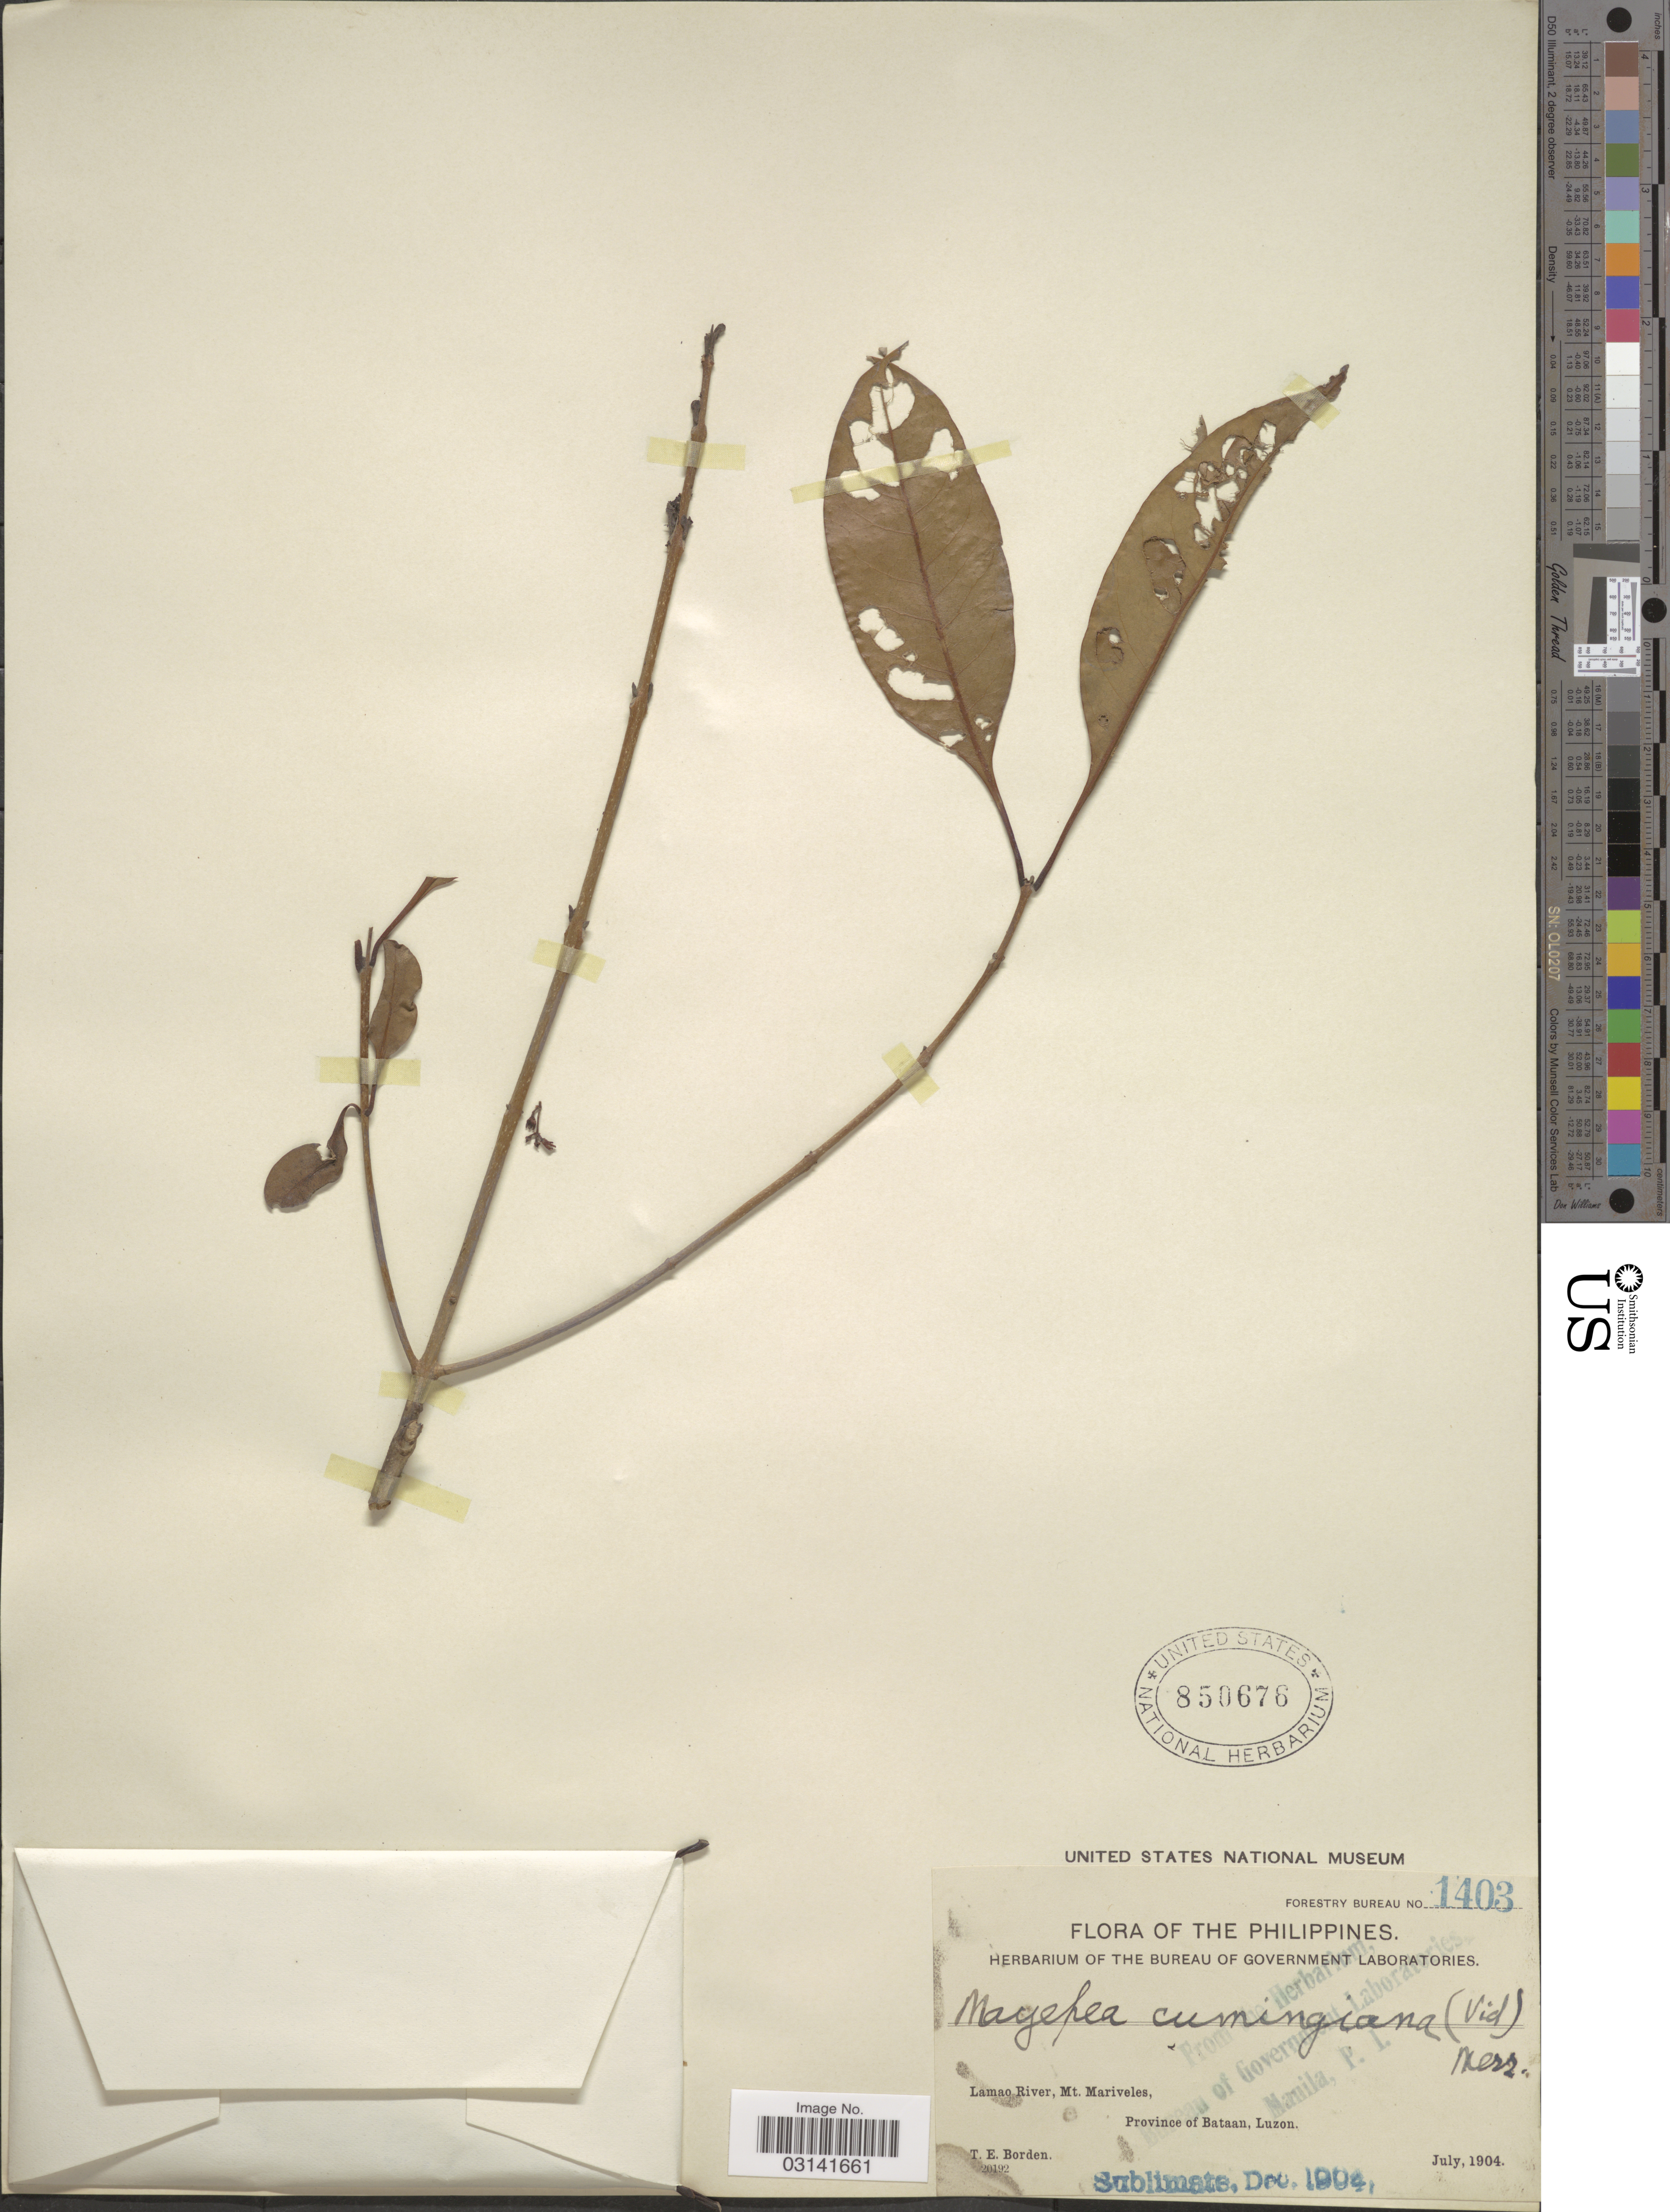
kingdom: Plantae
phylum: Tracheophyta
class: Magnoliopsida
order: Lamiales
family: Oleaceae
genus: Chionanthus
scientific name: Chionanthus ramiflorus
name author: Roxb.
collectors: T. E. Borden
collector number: Forestry Bureau 1403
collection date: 1904-07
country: Philippines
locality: Lamao River, Mt. Mariveles, Province of Bataan, Luzon.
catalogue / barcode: US 850676